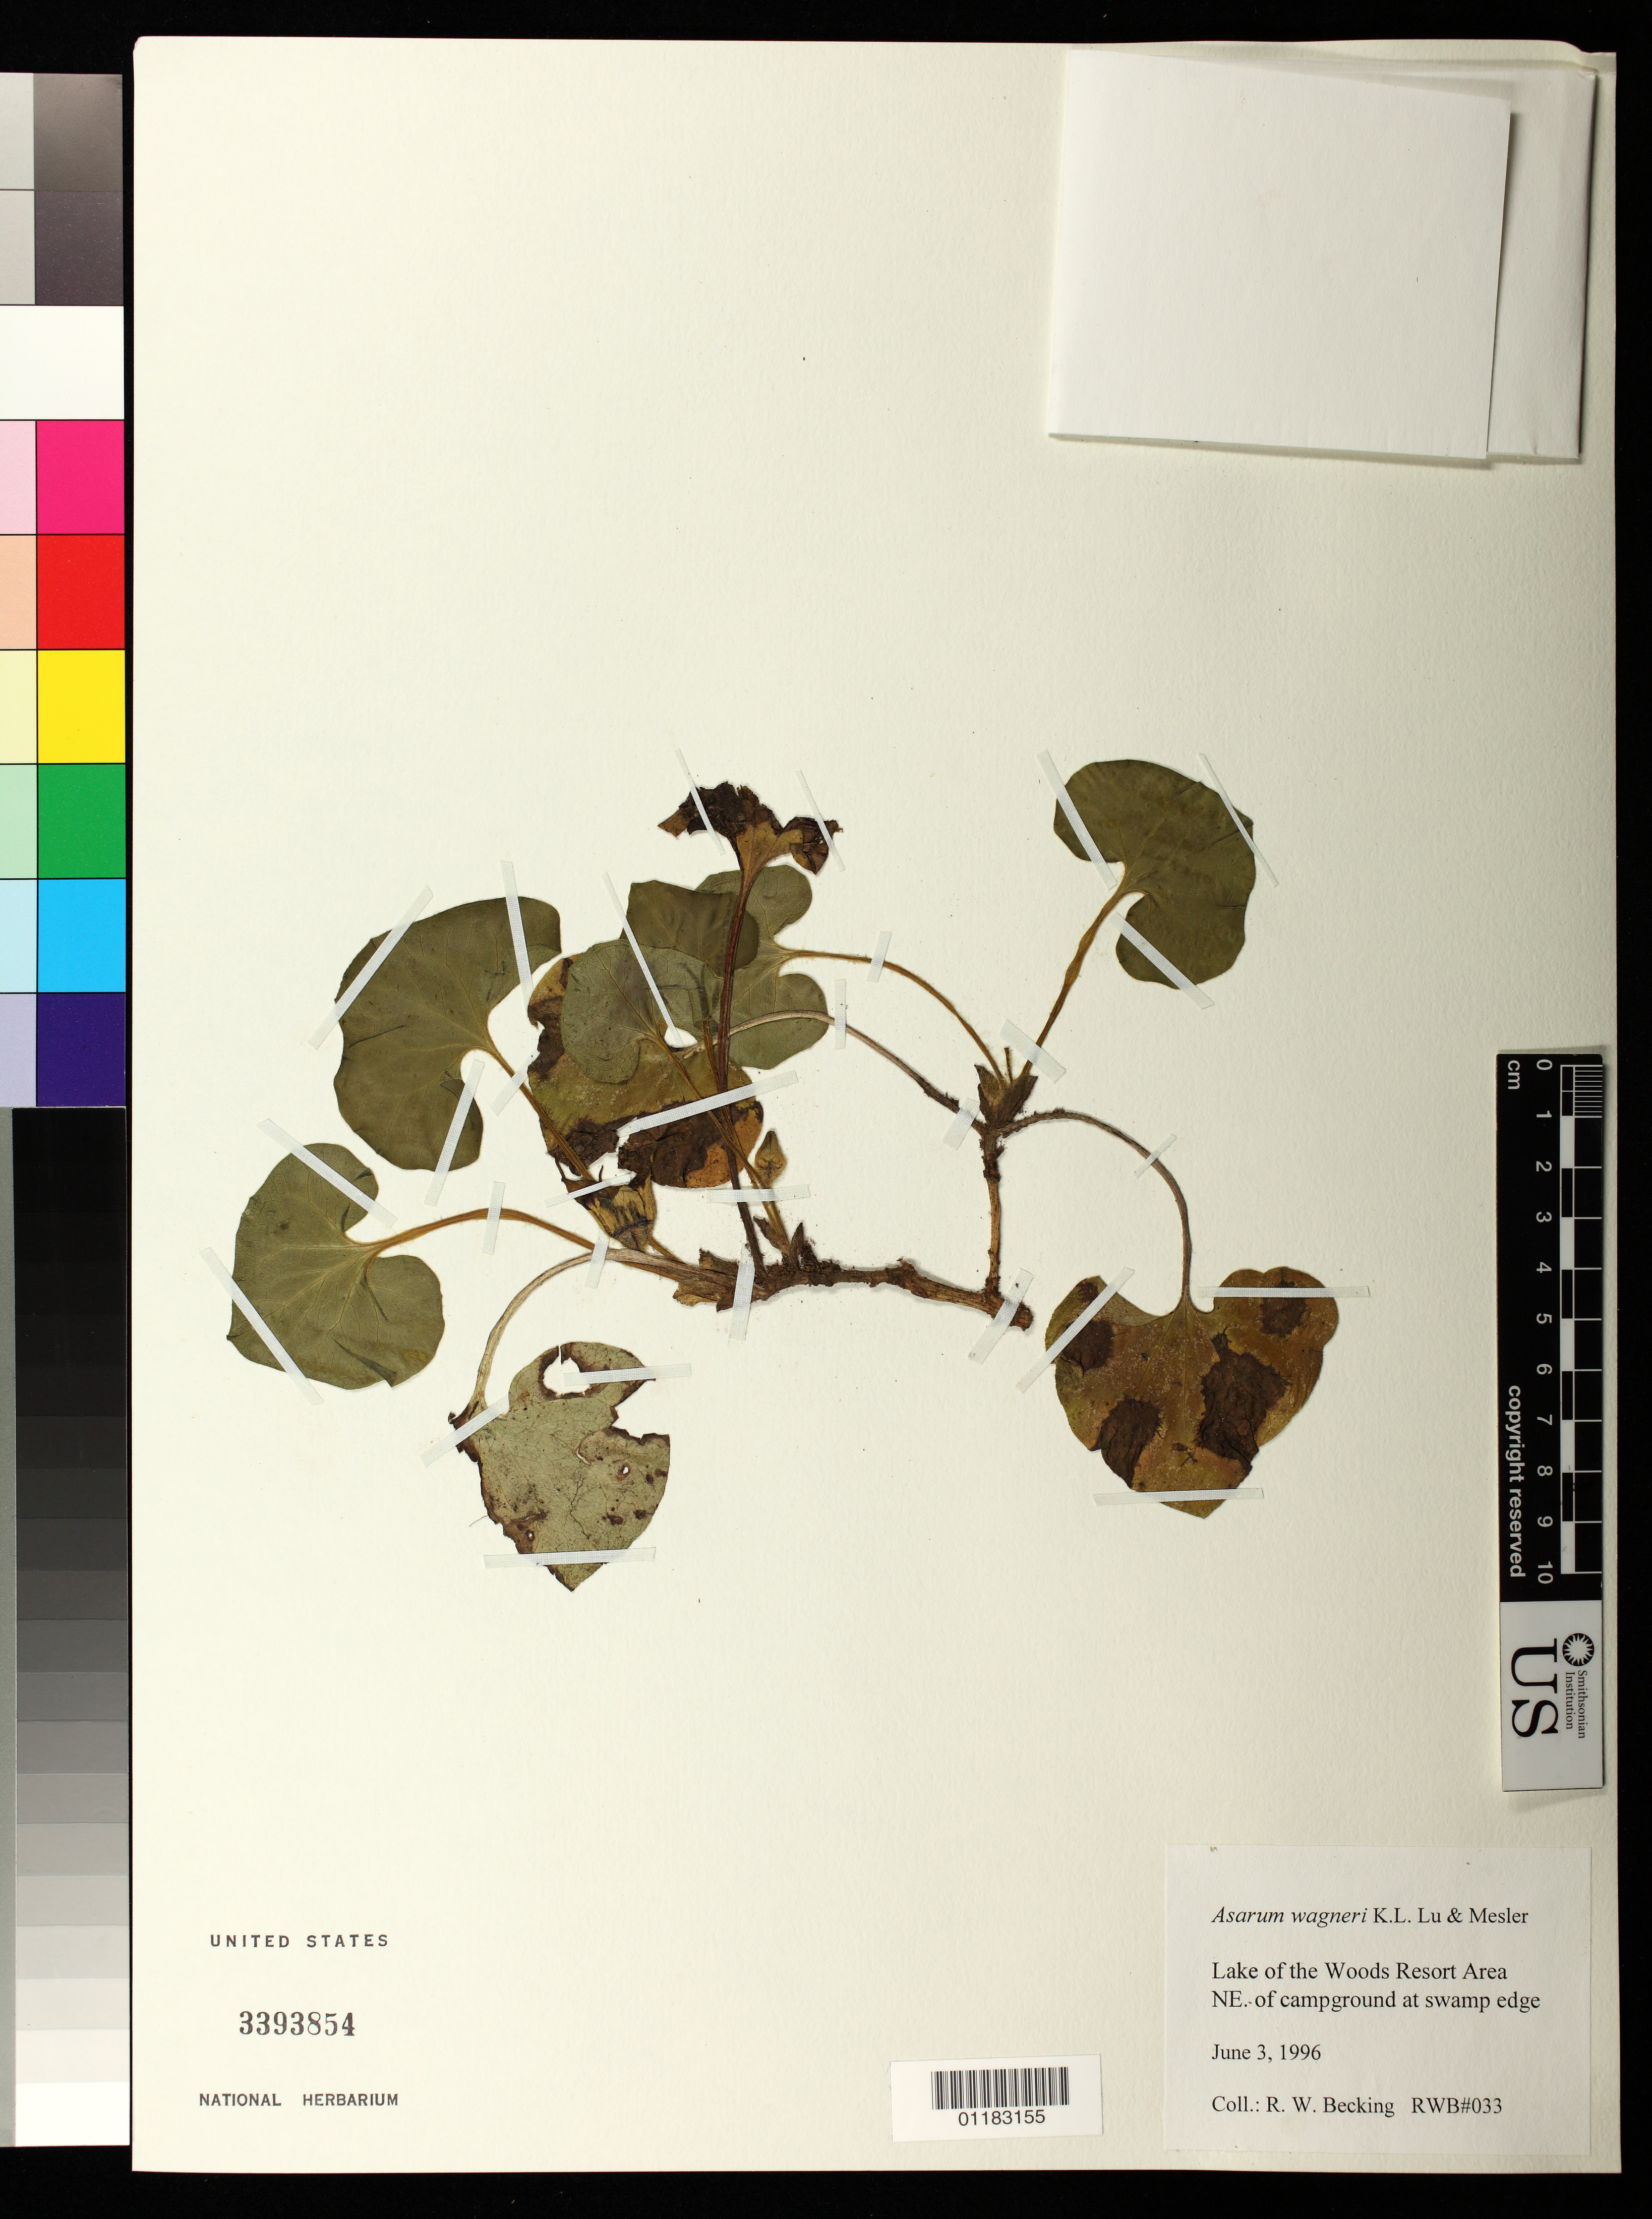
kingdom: Plantae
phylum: Tracheophyta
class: Magnoliopsida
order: Piperales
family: Aristolochiaceae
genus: Asarum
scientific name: Asarum wagneri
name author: Lu & Mesler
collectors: R. Becking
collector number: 33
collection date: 1996-06-03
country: United States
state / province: Minnesota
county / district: Lake of the Woods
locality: Lake of the Woods Resort Area NE of campground at swamp edge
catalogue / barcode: US 3393854